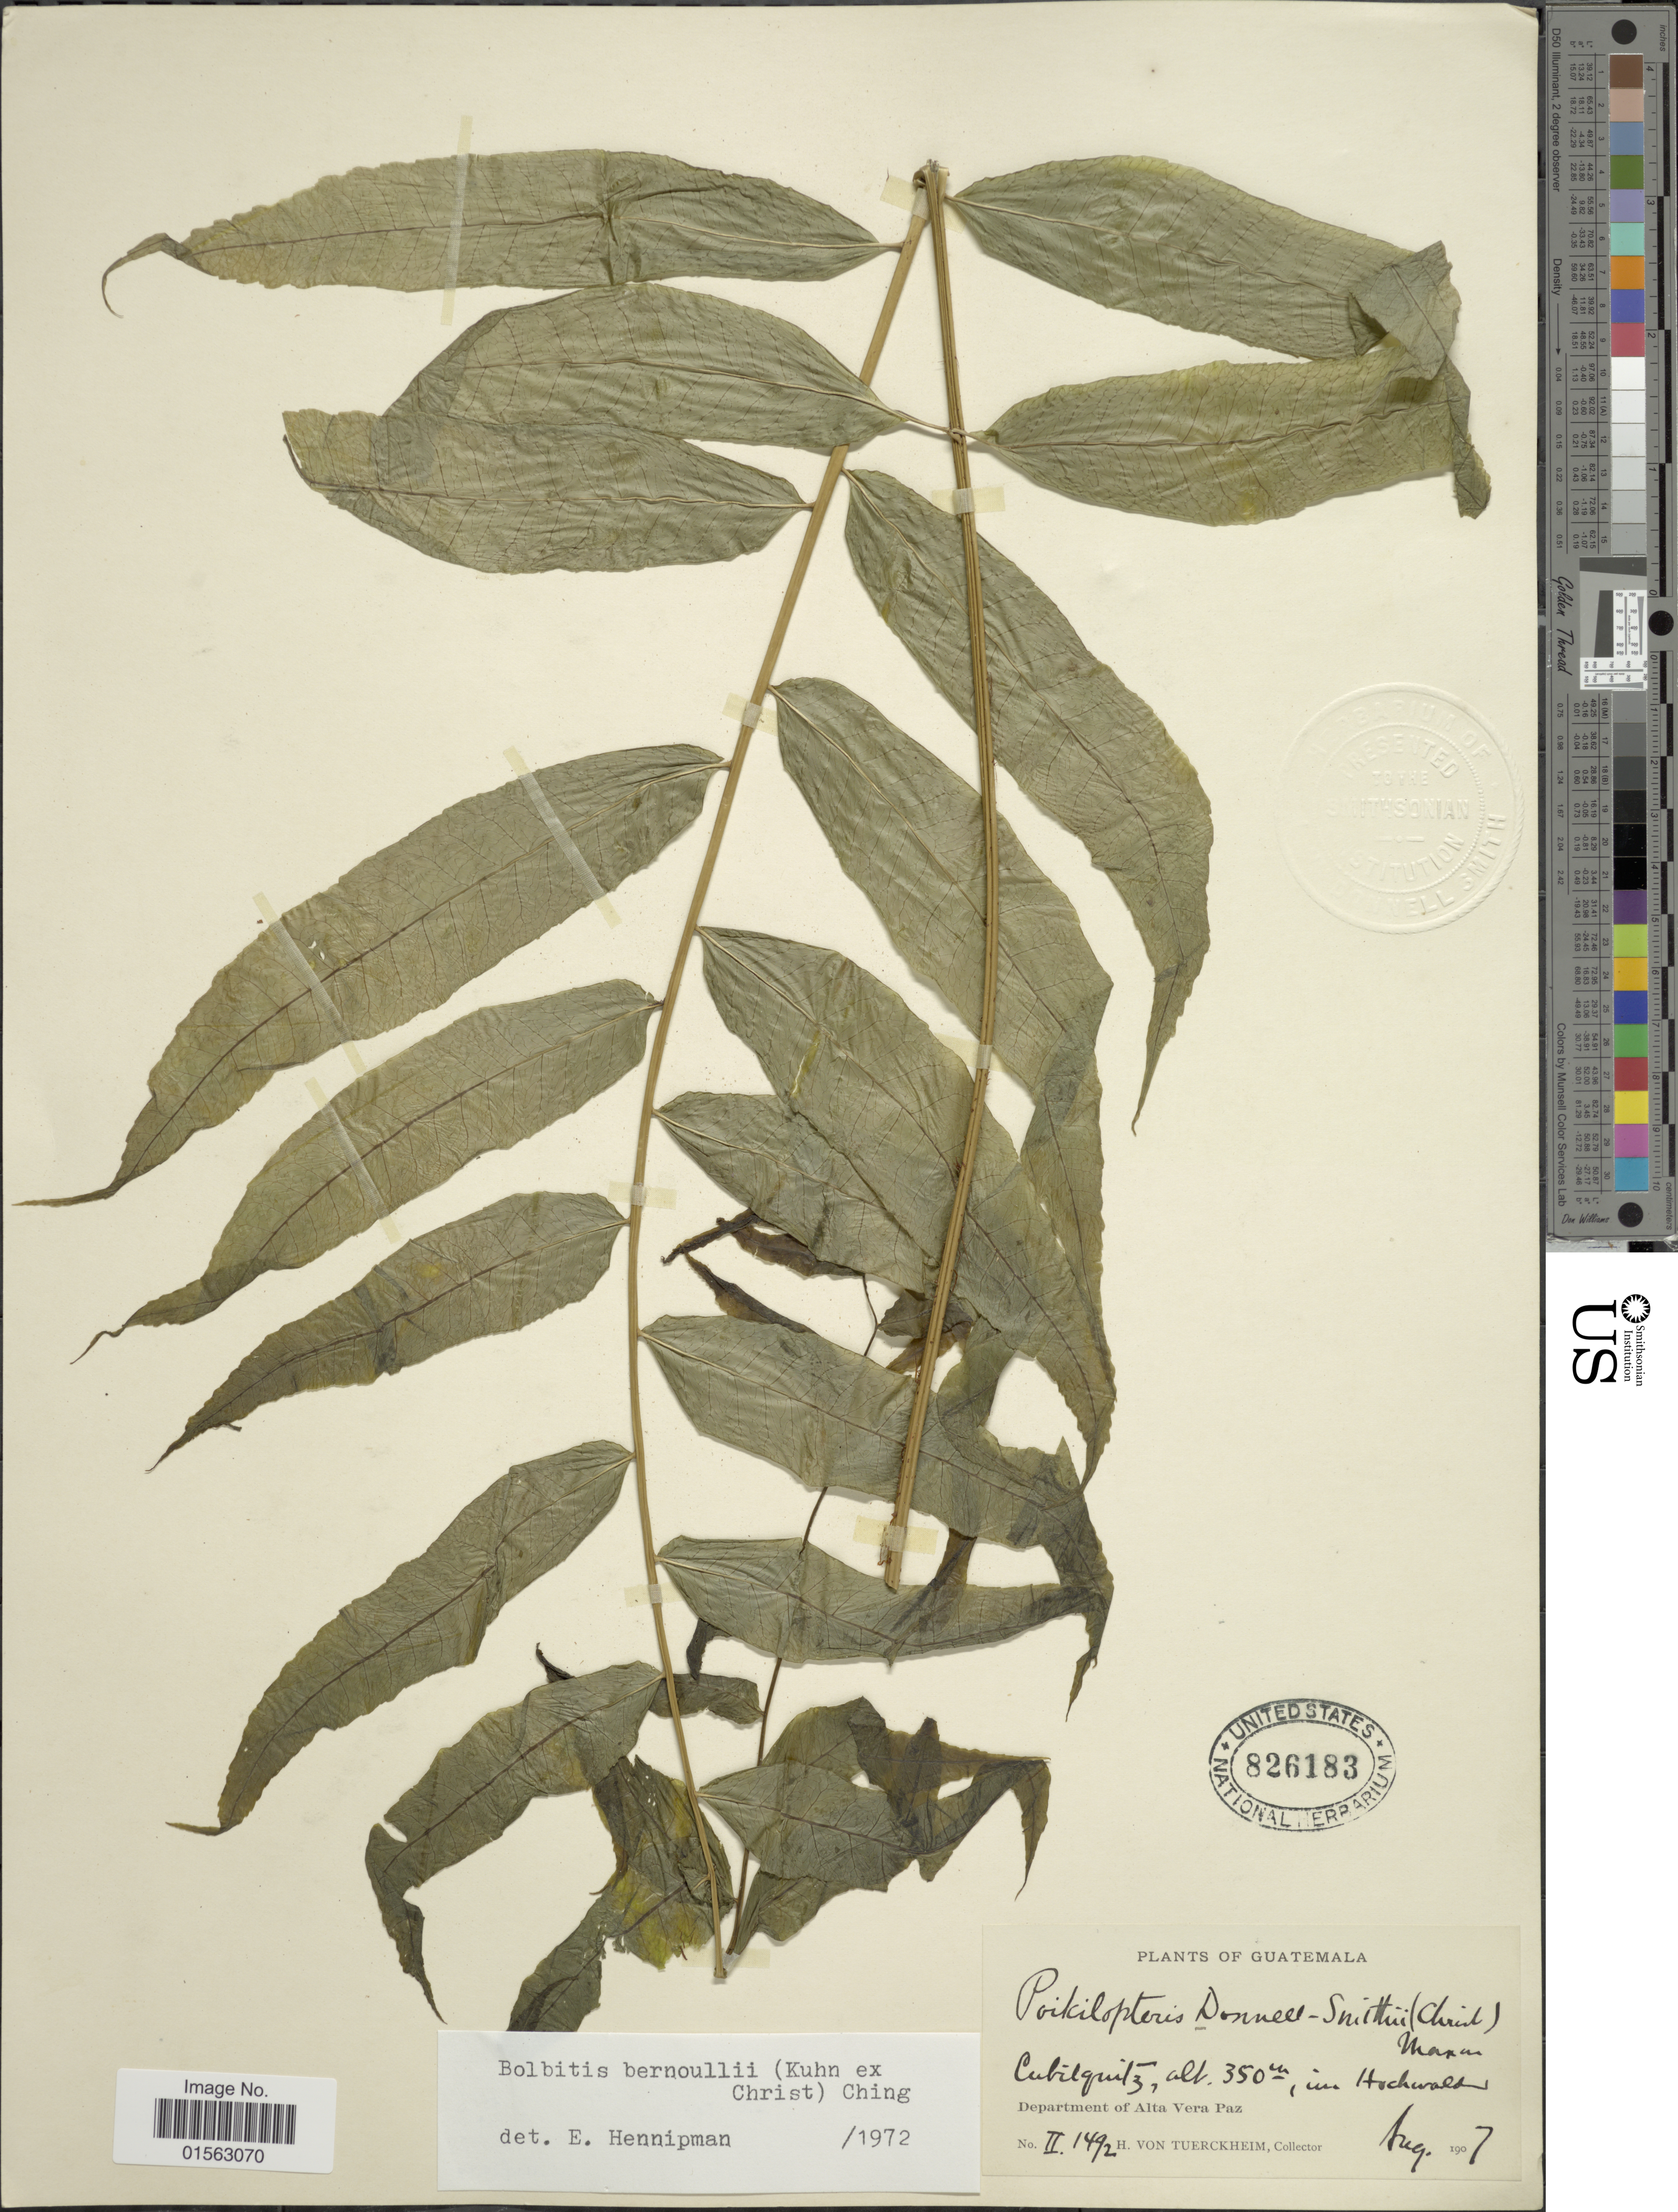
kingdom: Plantae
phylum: Tracheophyta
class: Polypodiopsida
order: Polypodiales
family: Dryopteridaceae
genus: Mickelia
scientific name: Mickelia bernoullii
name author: (Kuhn ex Christ) R.C. Moran et al.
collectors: H. von Türckheim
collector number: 21492*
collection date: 1907-08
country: Guatemala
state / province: Alta Verapaz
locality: Cubilgüitz, in hochwald [in high forest].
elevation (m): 350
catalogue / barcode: US 826183